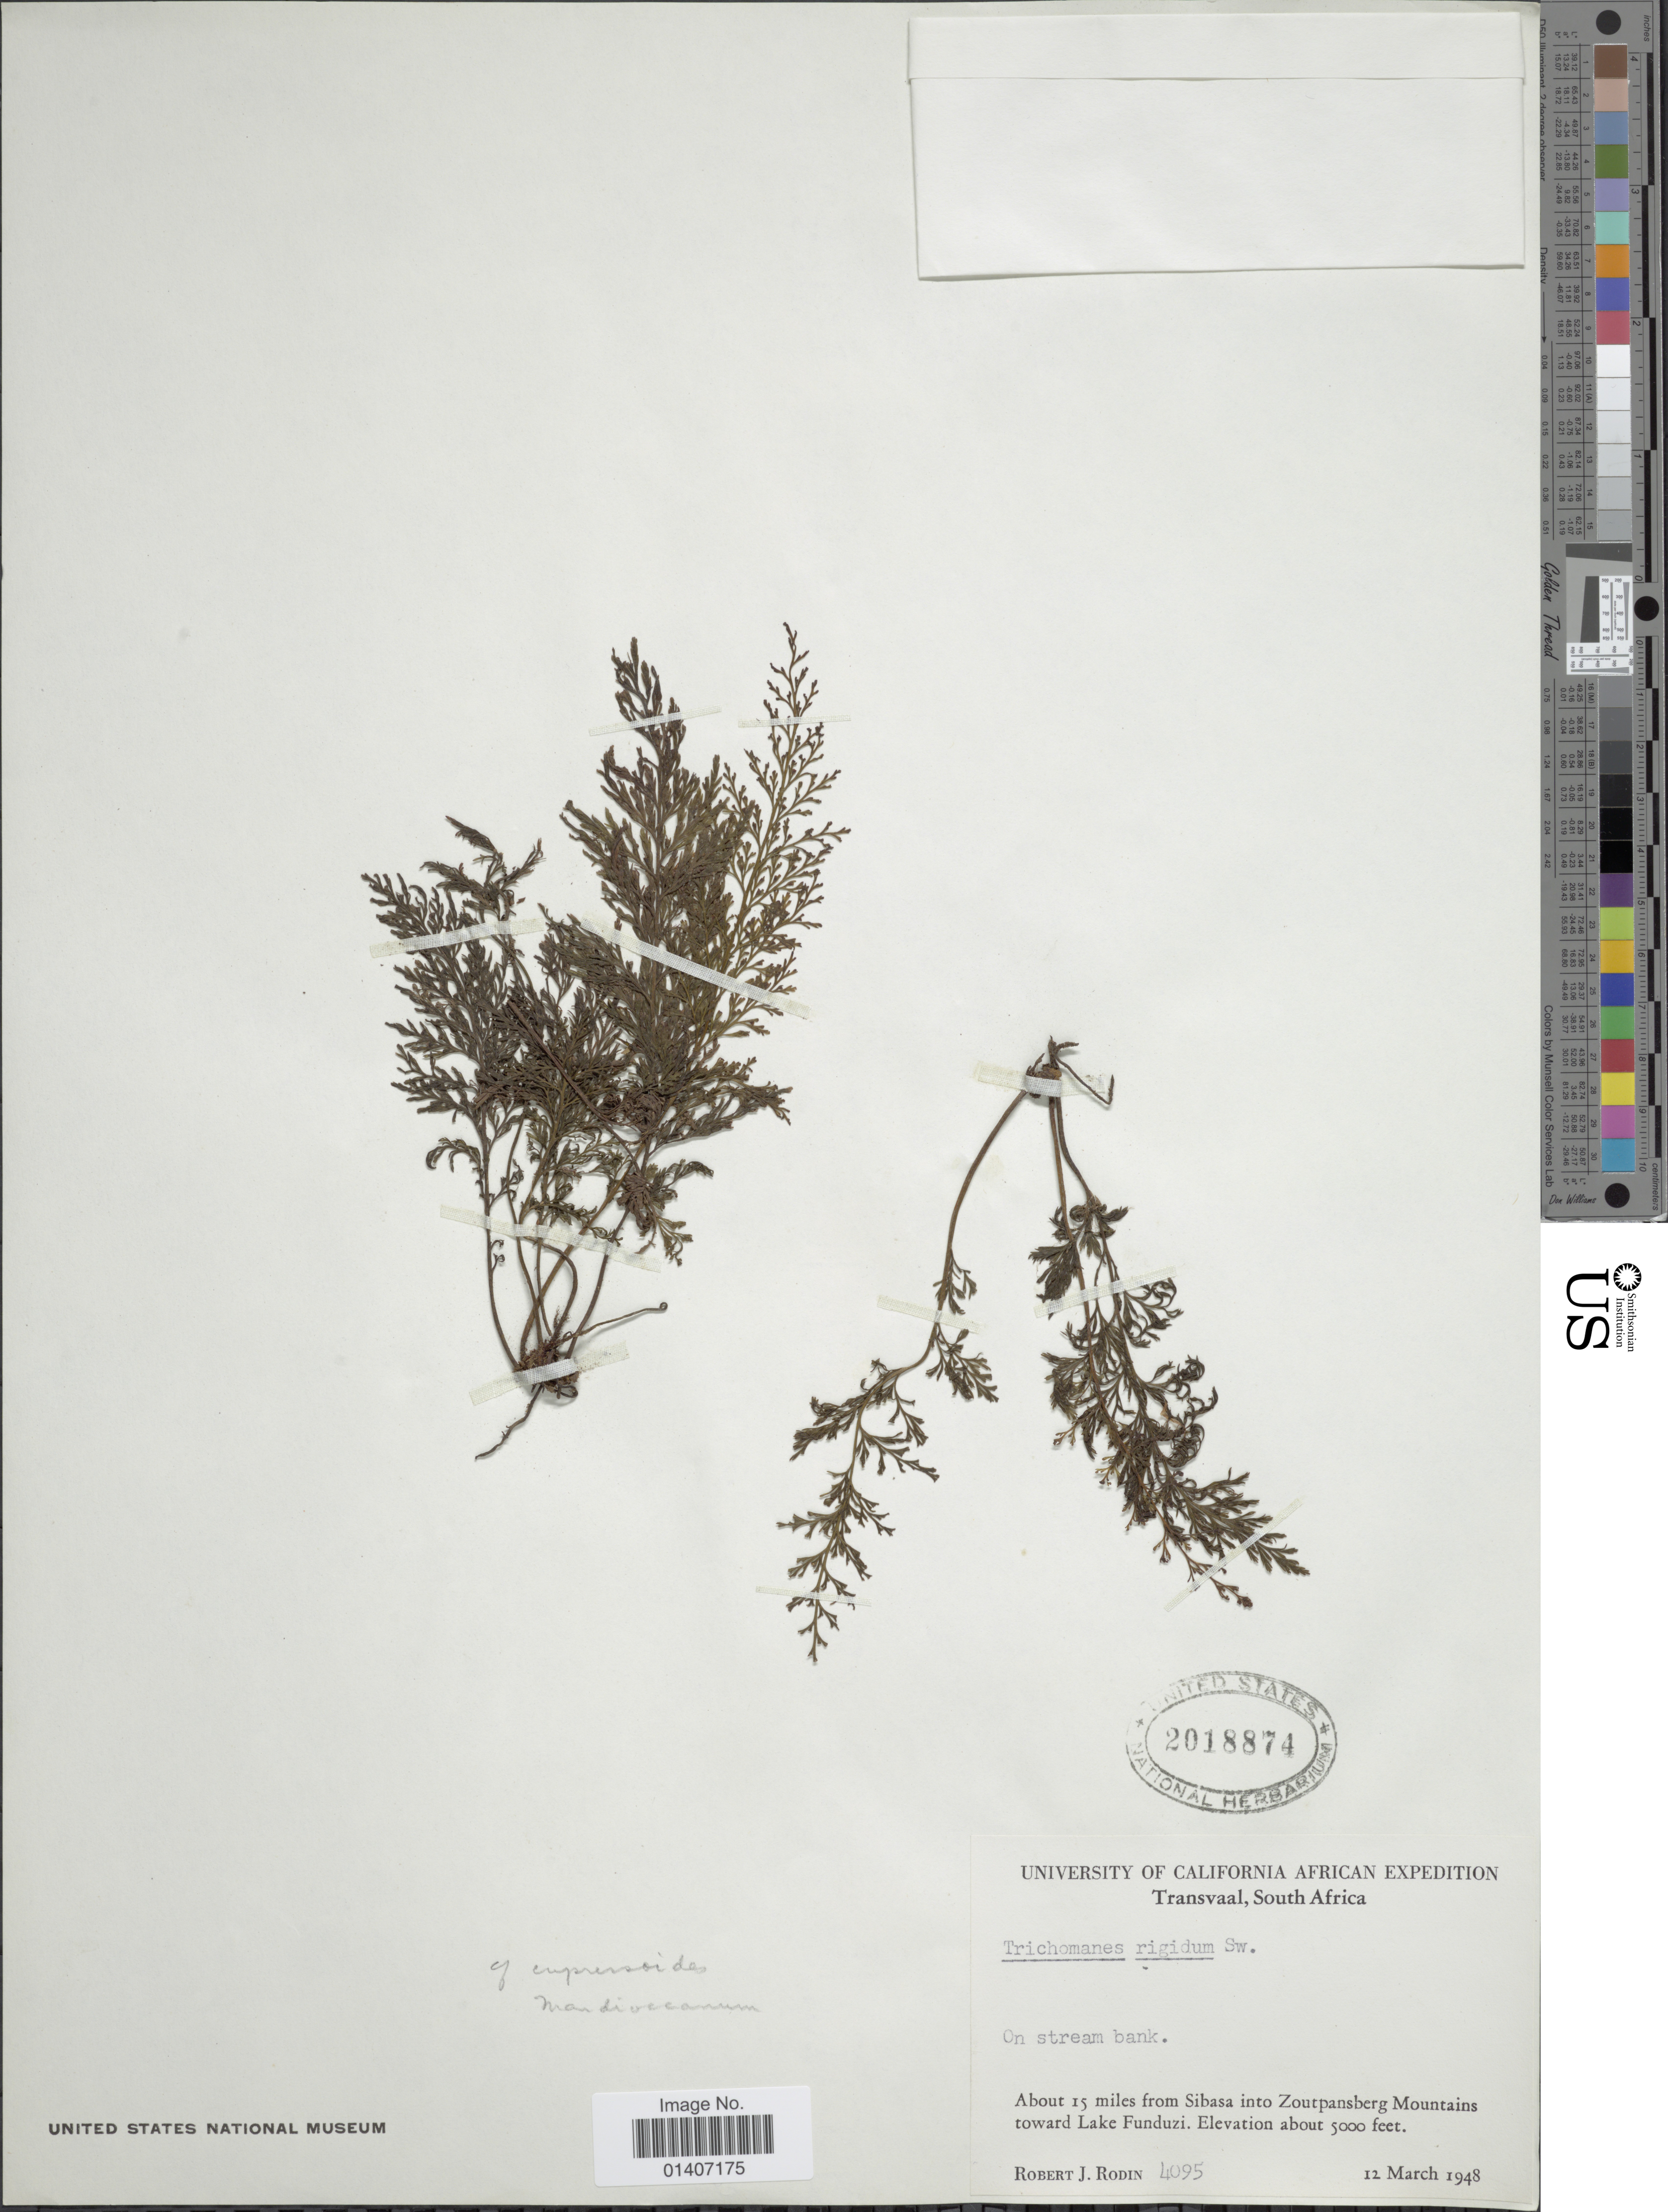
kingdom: Plantae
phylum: Tracheophyta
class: Polypodiopsida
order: Hymenophyllales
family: Hymenophyllaceae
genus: Abrodictyum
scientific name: Abrodictyum cupressoides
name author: (Desv.) Ebihara & Dubuisson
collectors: R. J. Rodin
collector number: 4095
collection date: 1948-03-12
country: South Africa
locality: Transvaal, about 15 miles from Sibasa into Zoutpansberg Mountains toward Lake Funduzi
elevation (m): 1524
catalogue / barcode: US 2018874